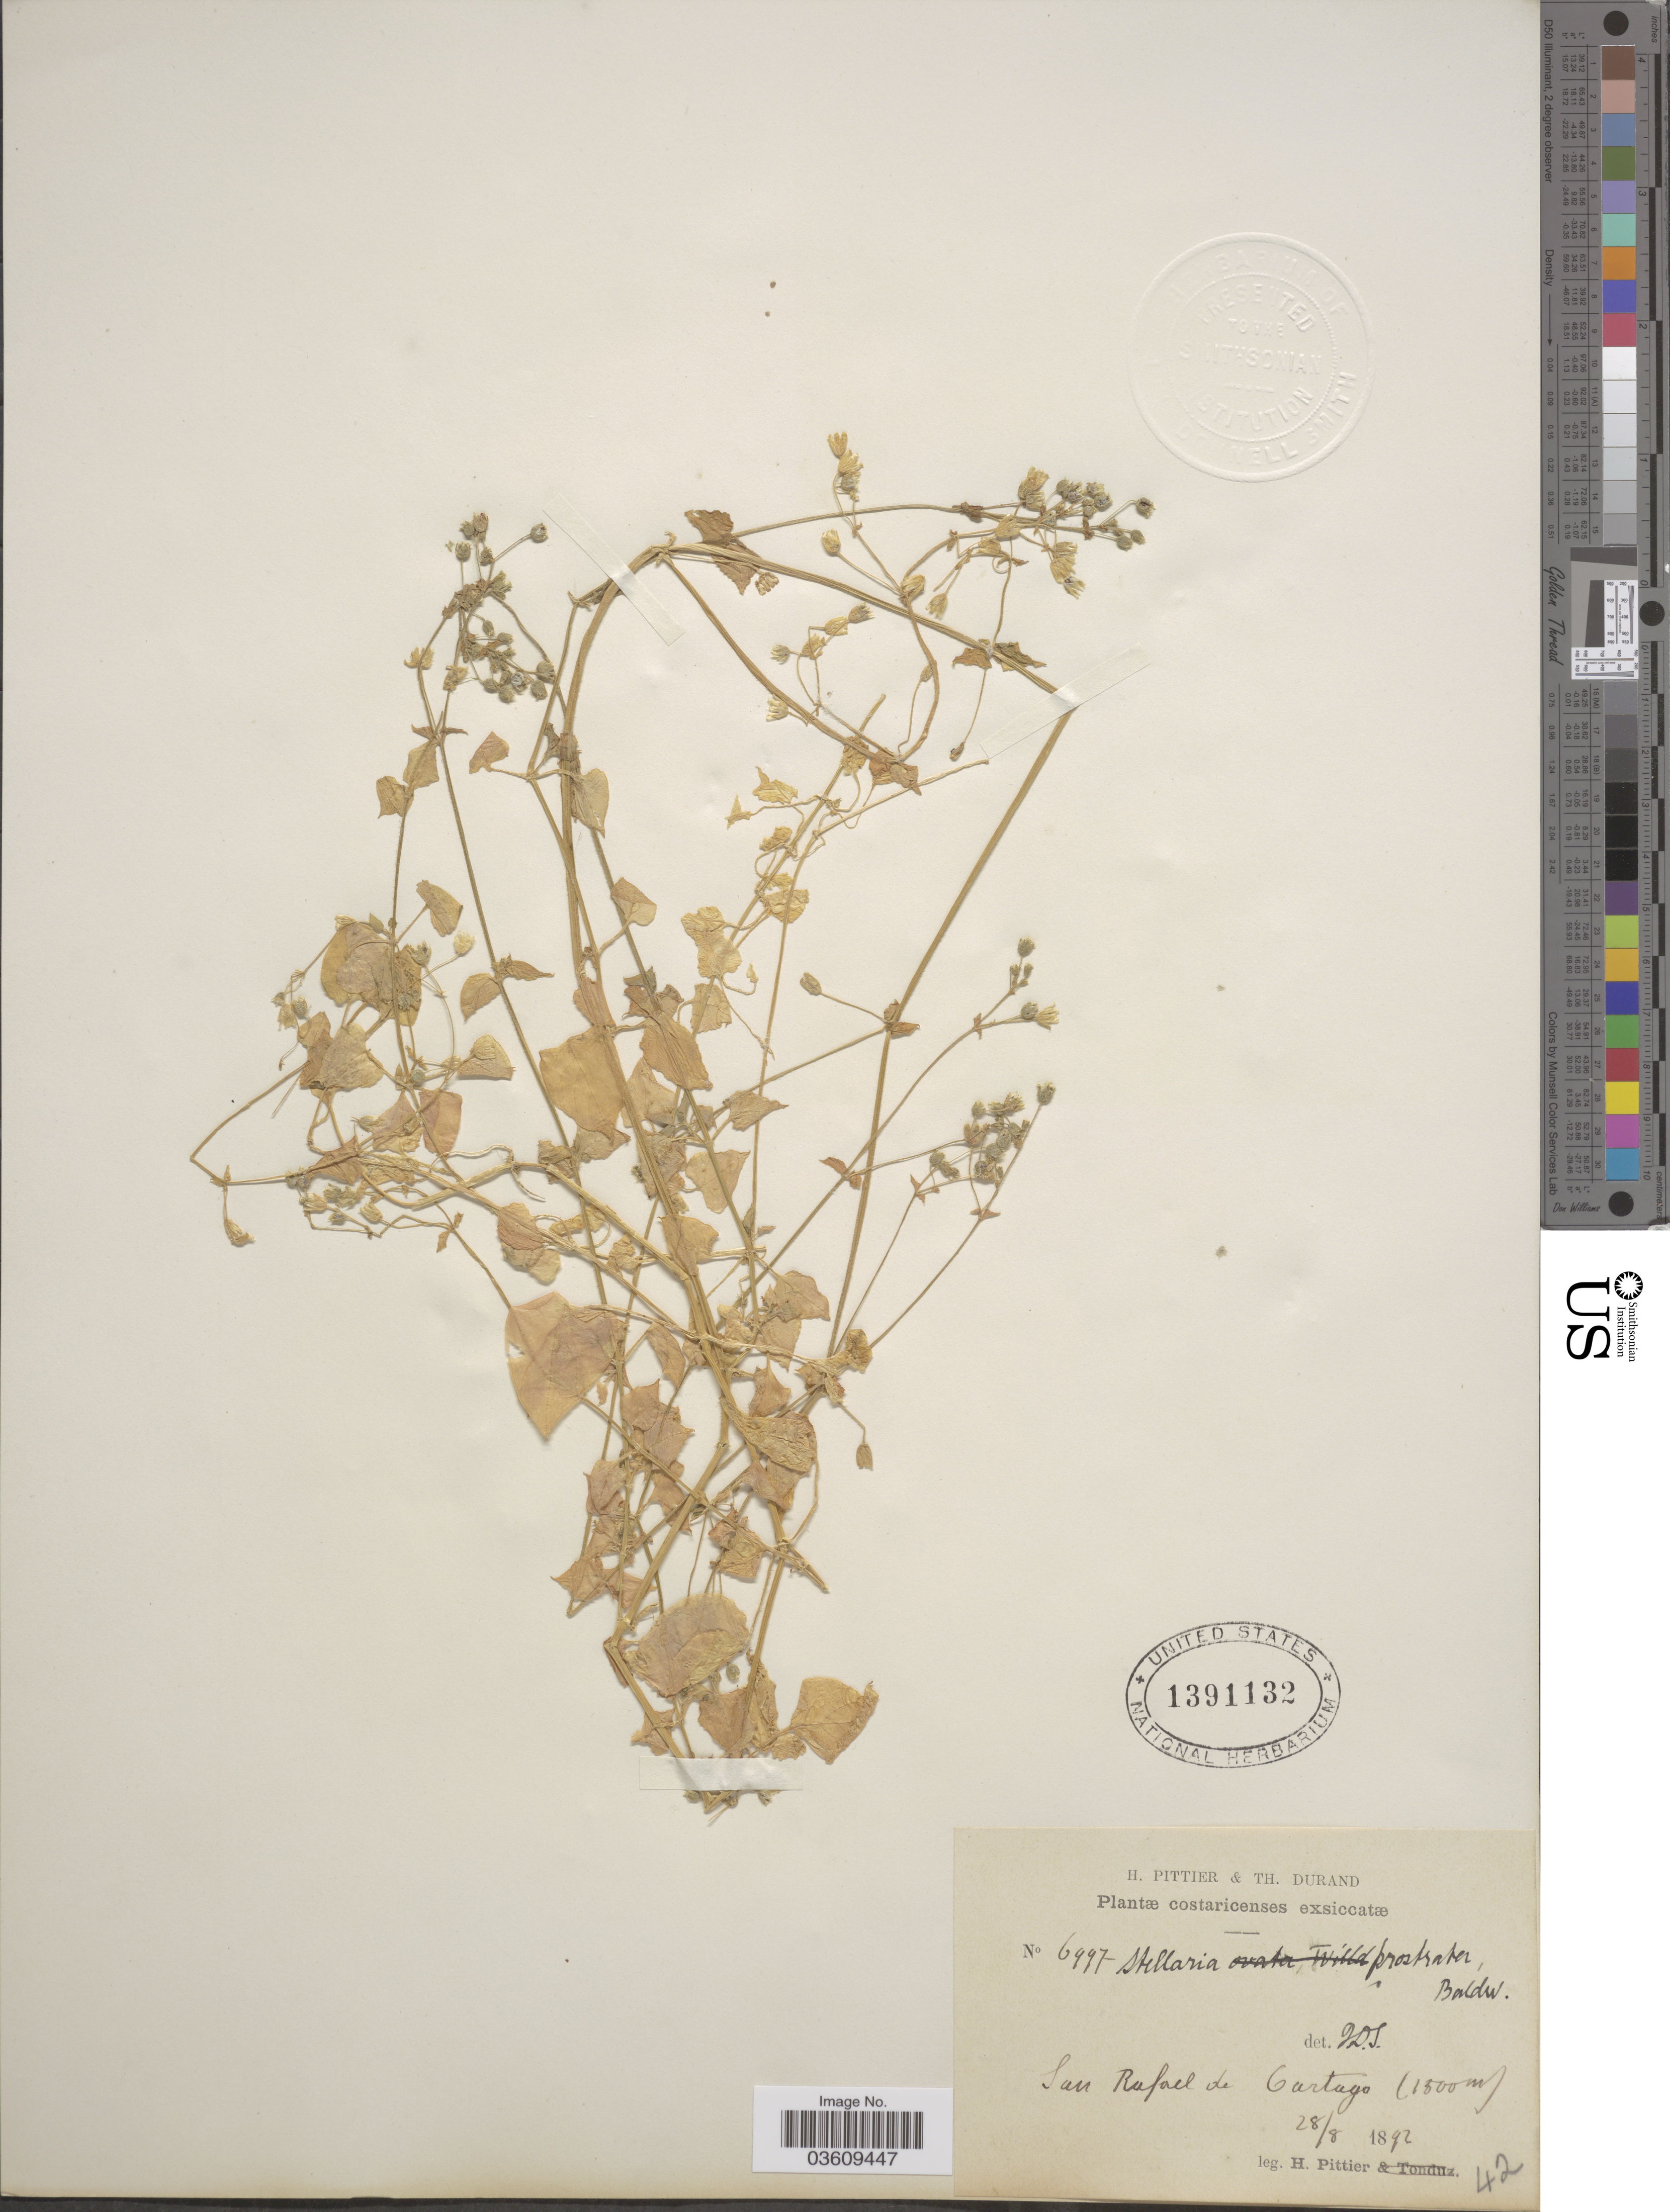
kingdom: Plantae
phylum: Tracheophyta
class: Magnoliopsida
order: Caryophyllales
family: Caryophyllaceae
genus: Stellaria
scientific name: Stellaria prostrata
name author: Baldwin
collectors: H. F. Pittier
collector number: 6997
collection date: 1892-08-28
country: Costa Rica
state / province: Cartago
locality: San Rafael de Cartago.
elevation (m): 1500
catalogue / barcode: US 1391132